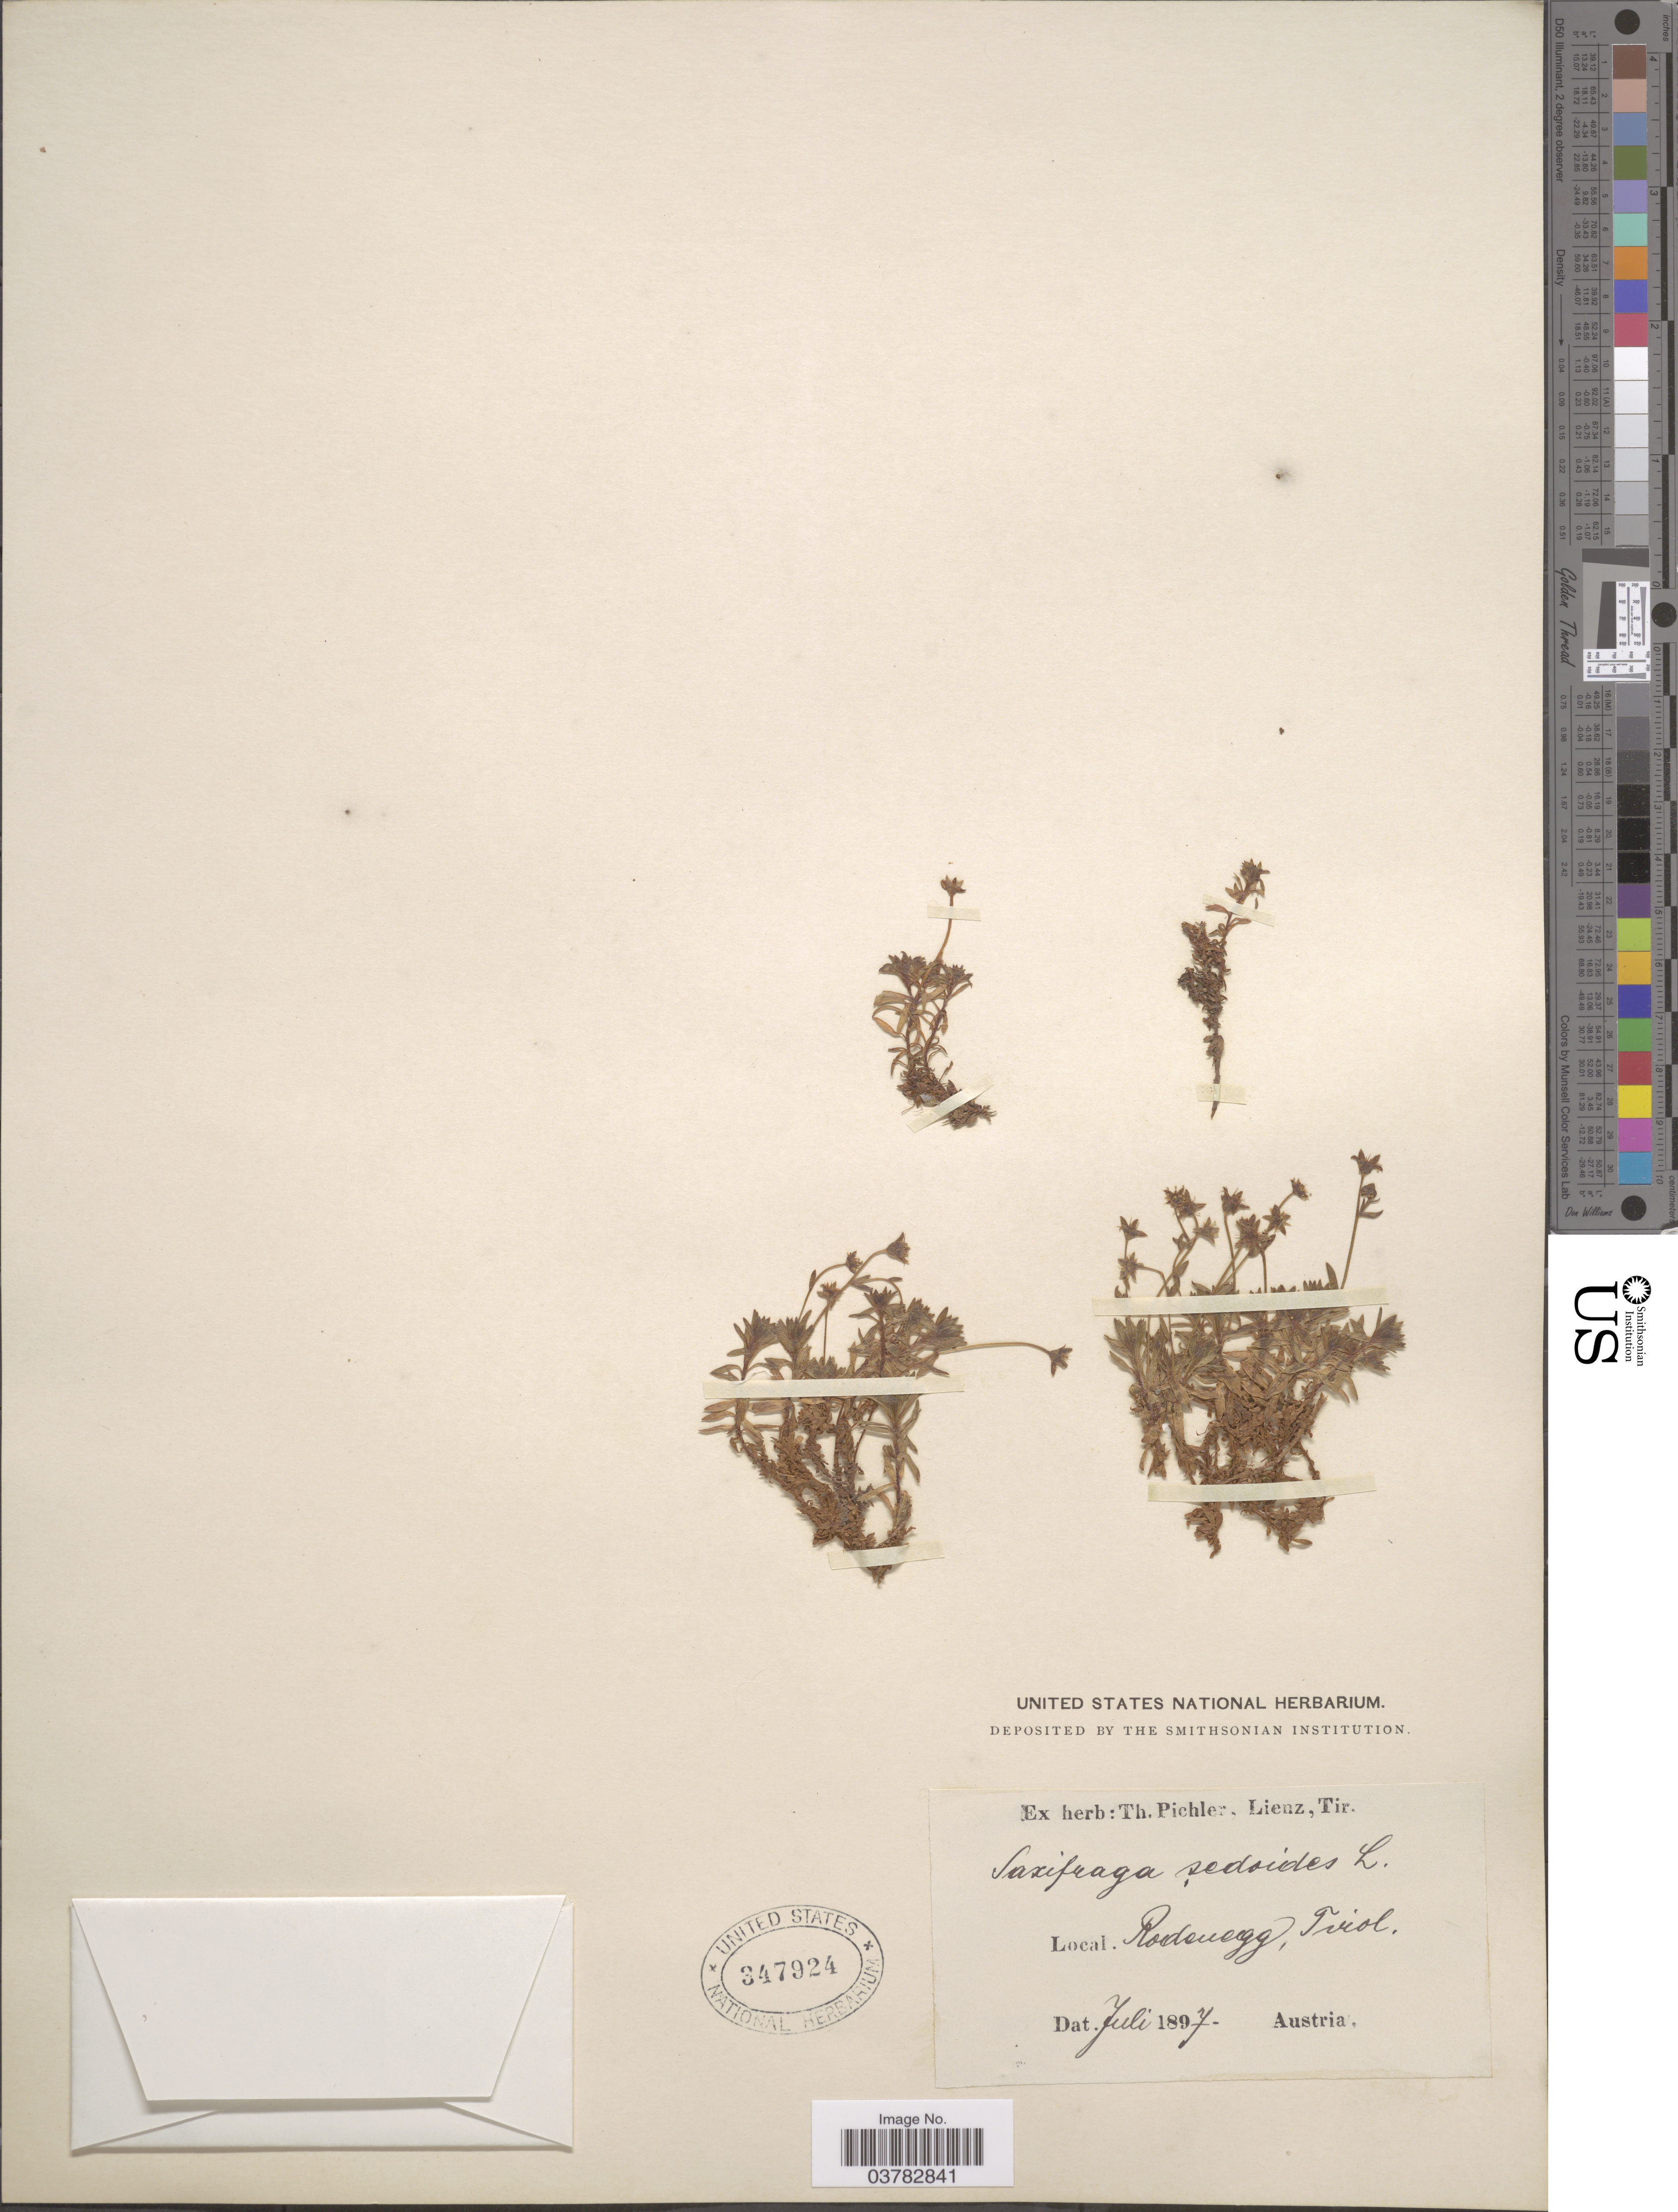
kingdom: Plantae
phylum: Tracheophyta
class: Magnoliopsida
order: Saxifragales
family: Saxifragaceae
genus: Saxifraga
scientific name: Saxifraga sedoides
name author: L.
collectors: ex herb. T. Pichler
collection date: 1897-07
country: Austria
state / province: Tirol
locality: Rodenegg.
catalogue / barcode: US 347924